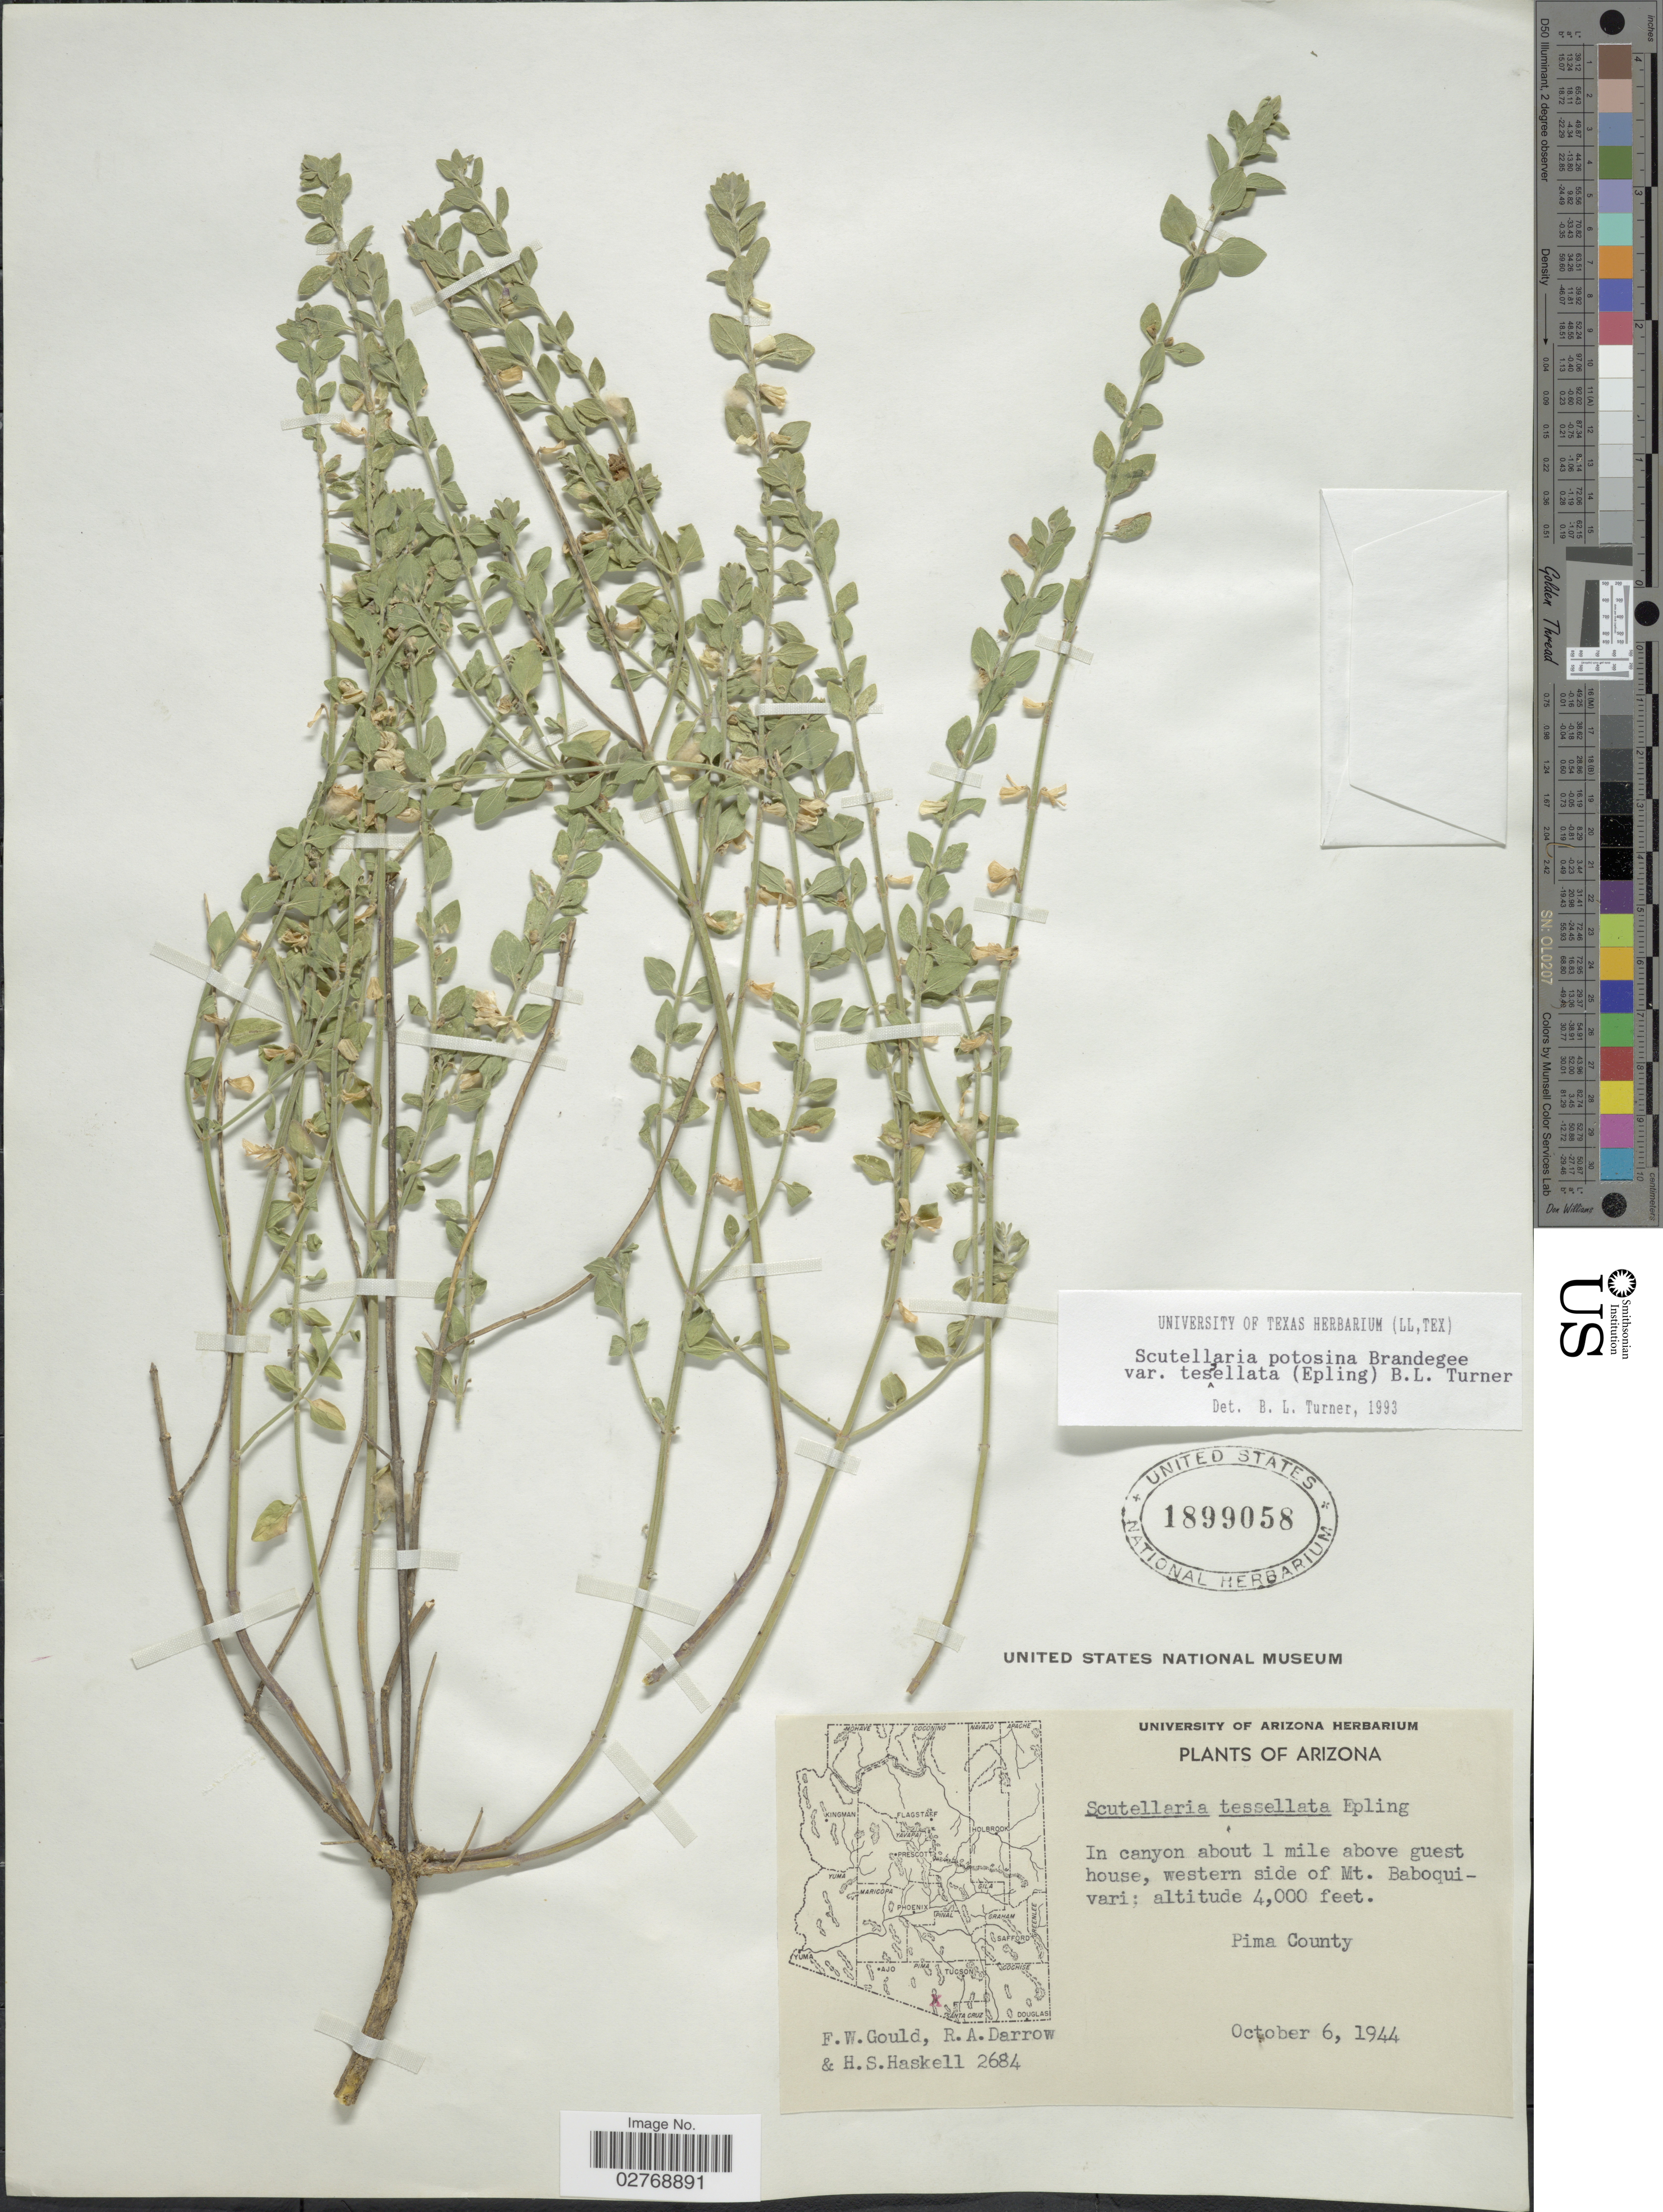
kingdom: Plantae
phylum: Tracheophyta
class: Magnoliopsida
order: Lamiales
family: Lamiaceae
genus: Scutellaria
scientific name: Scutellaria potosina var. tessellata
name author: Brandegee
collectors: F. W. Gould, R. A. Darrow & H. Haskell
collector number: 2684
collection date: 1944-10-06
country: United States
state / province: Arizona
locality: In canyon about 1 mile above guest house, western side of Mt. Baboquivari. Pima County.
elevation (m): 1219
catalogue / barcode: US 1899058